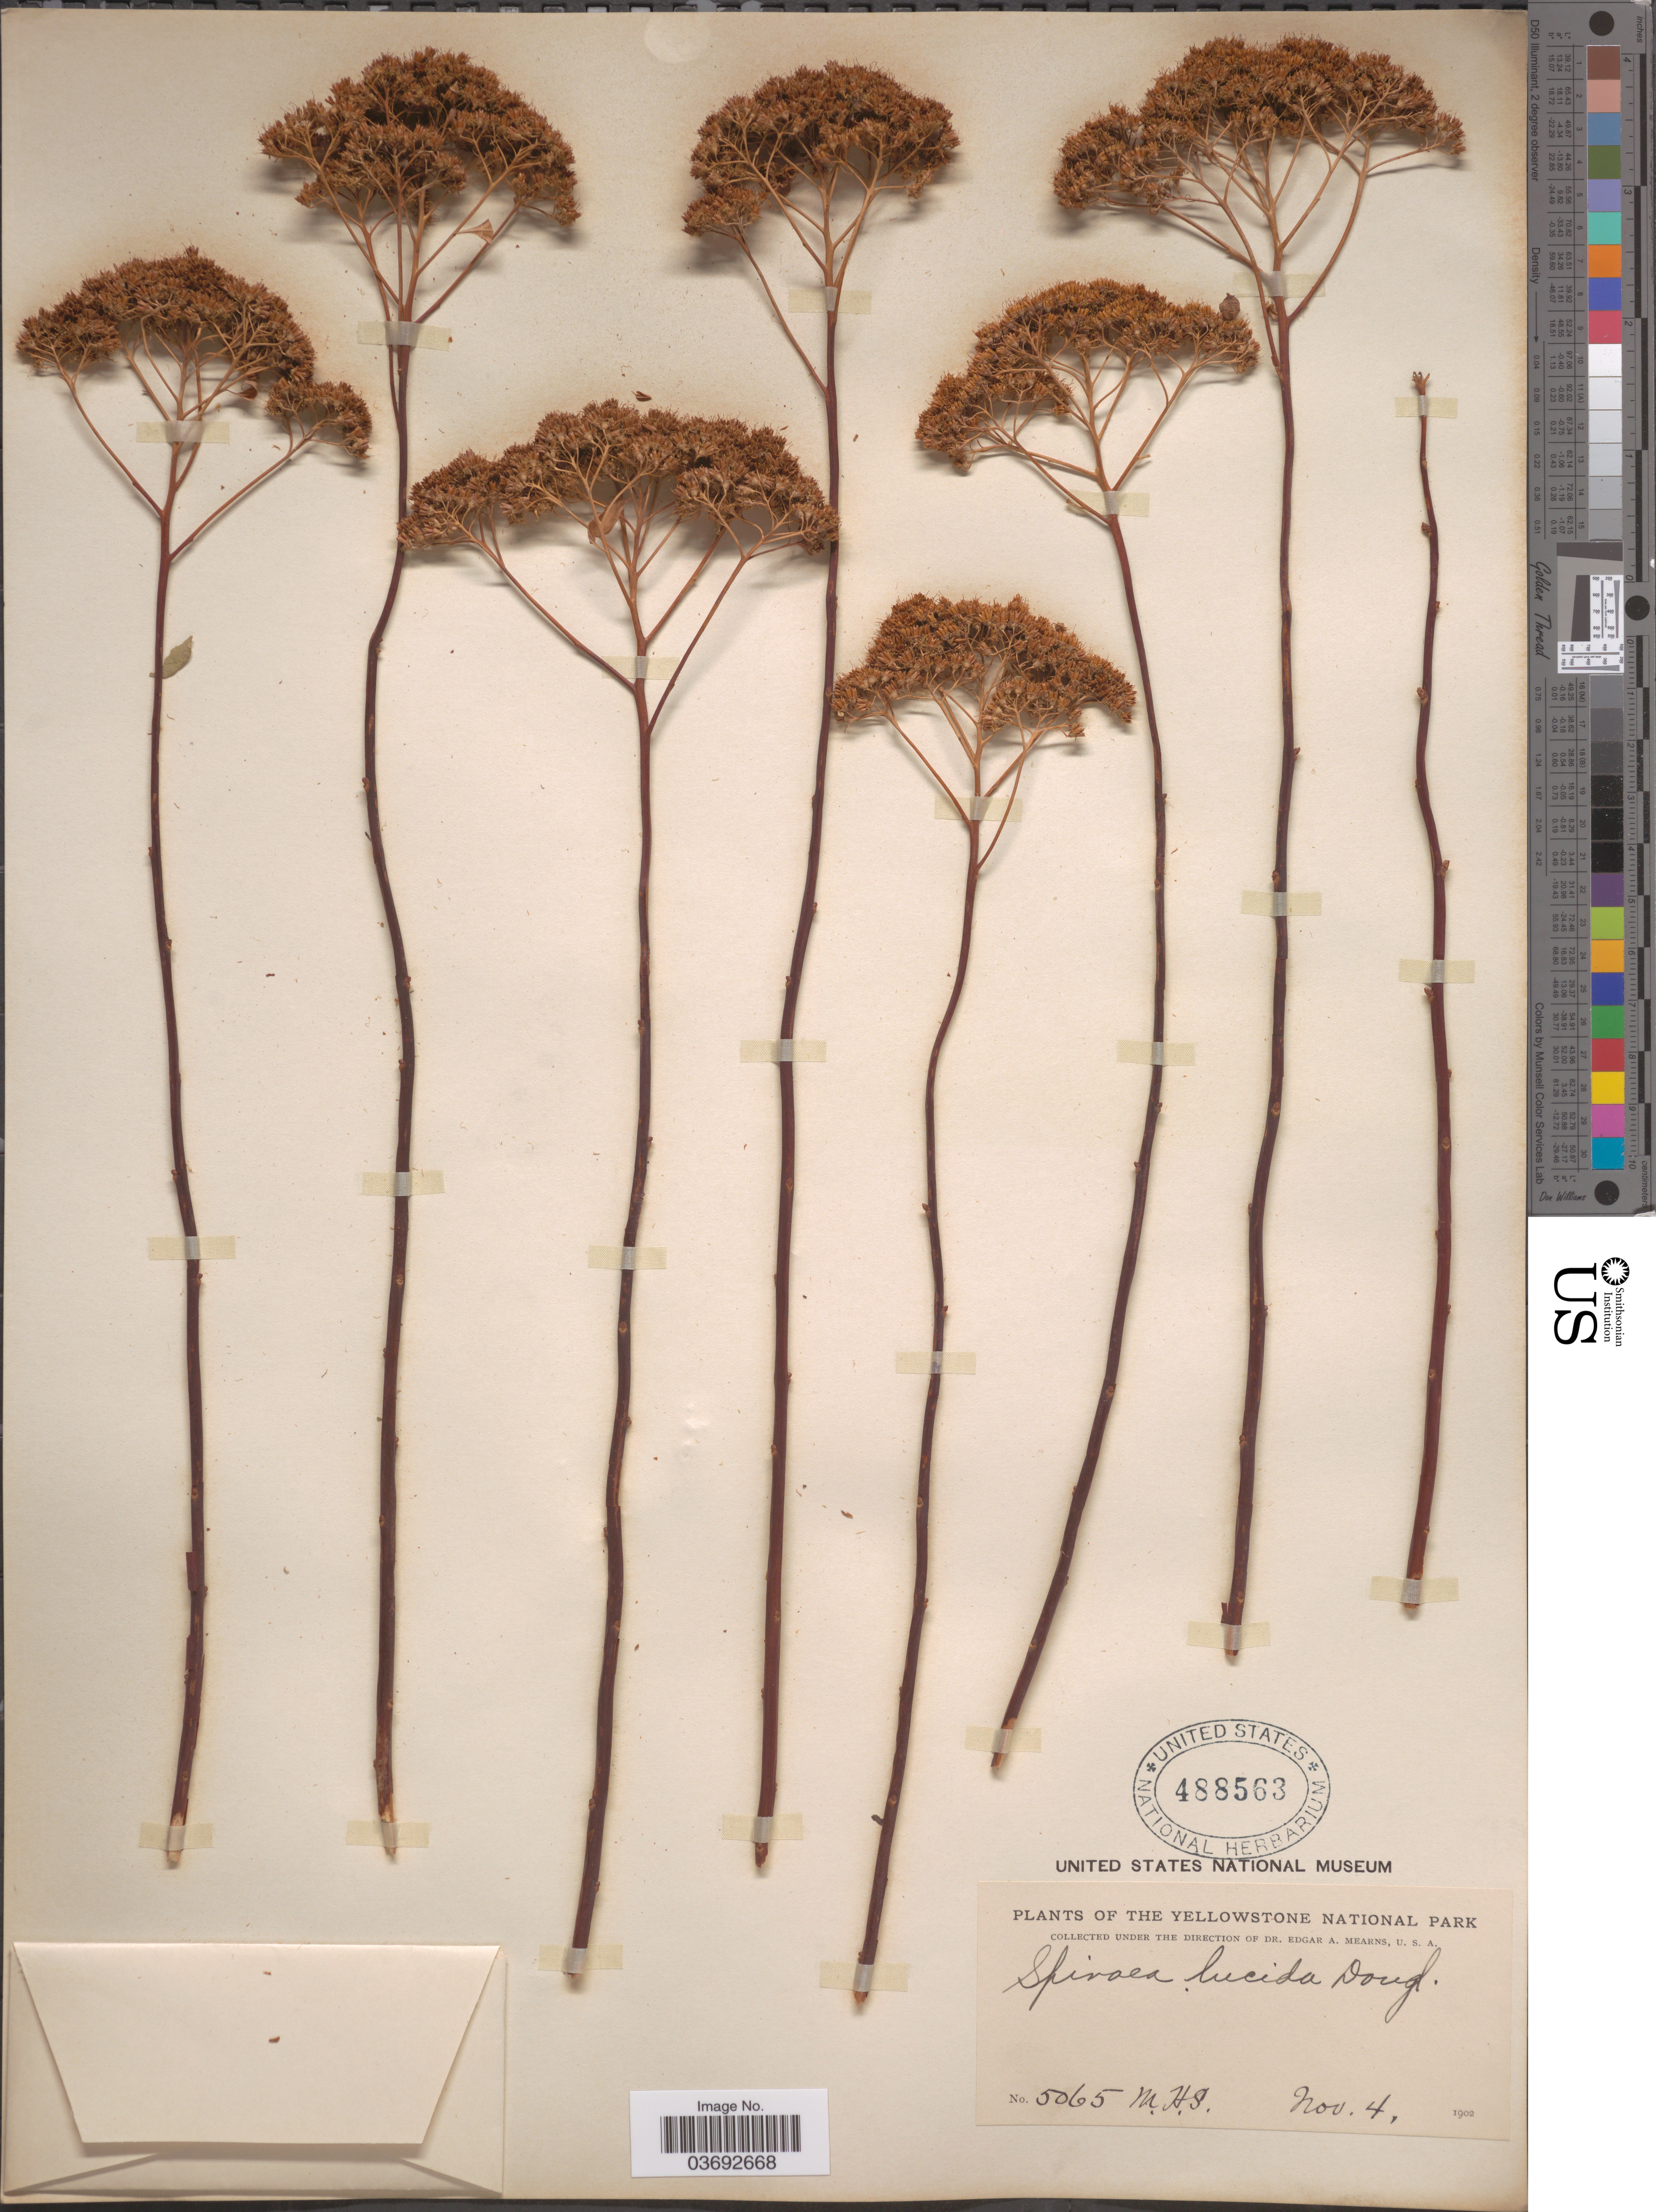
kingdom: Plantae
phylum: Tracheophyta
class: Magnoliopsida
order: Rosales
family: Rosaceae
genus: Spiraea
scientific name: Spiraea lucida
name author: Douglas ex Greene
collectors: M. H. S.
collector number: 5065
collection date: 1902-11-04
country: United States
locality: Yellowstone National Park.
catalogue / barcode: US 488563